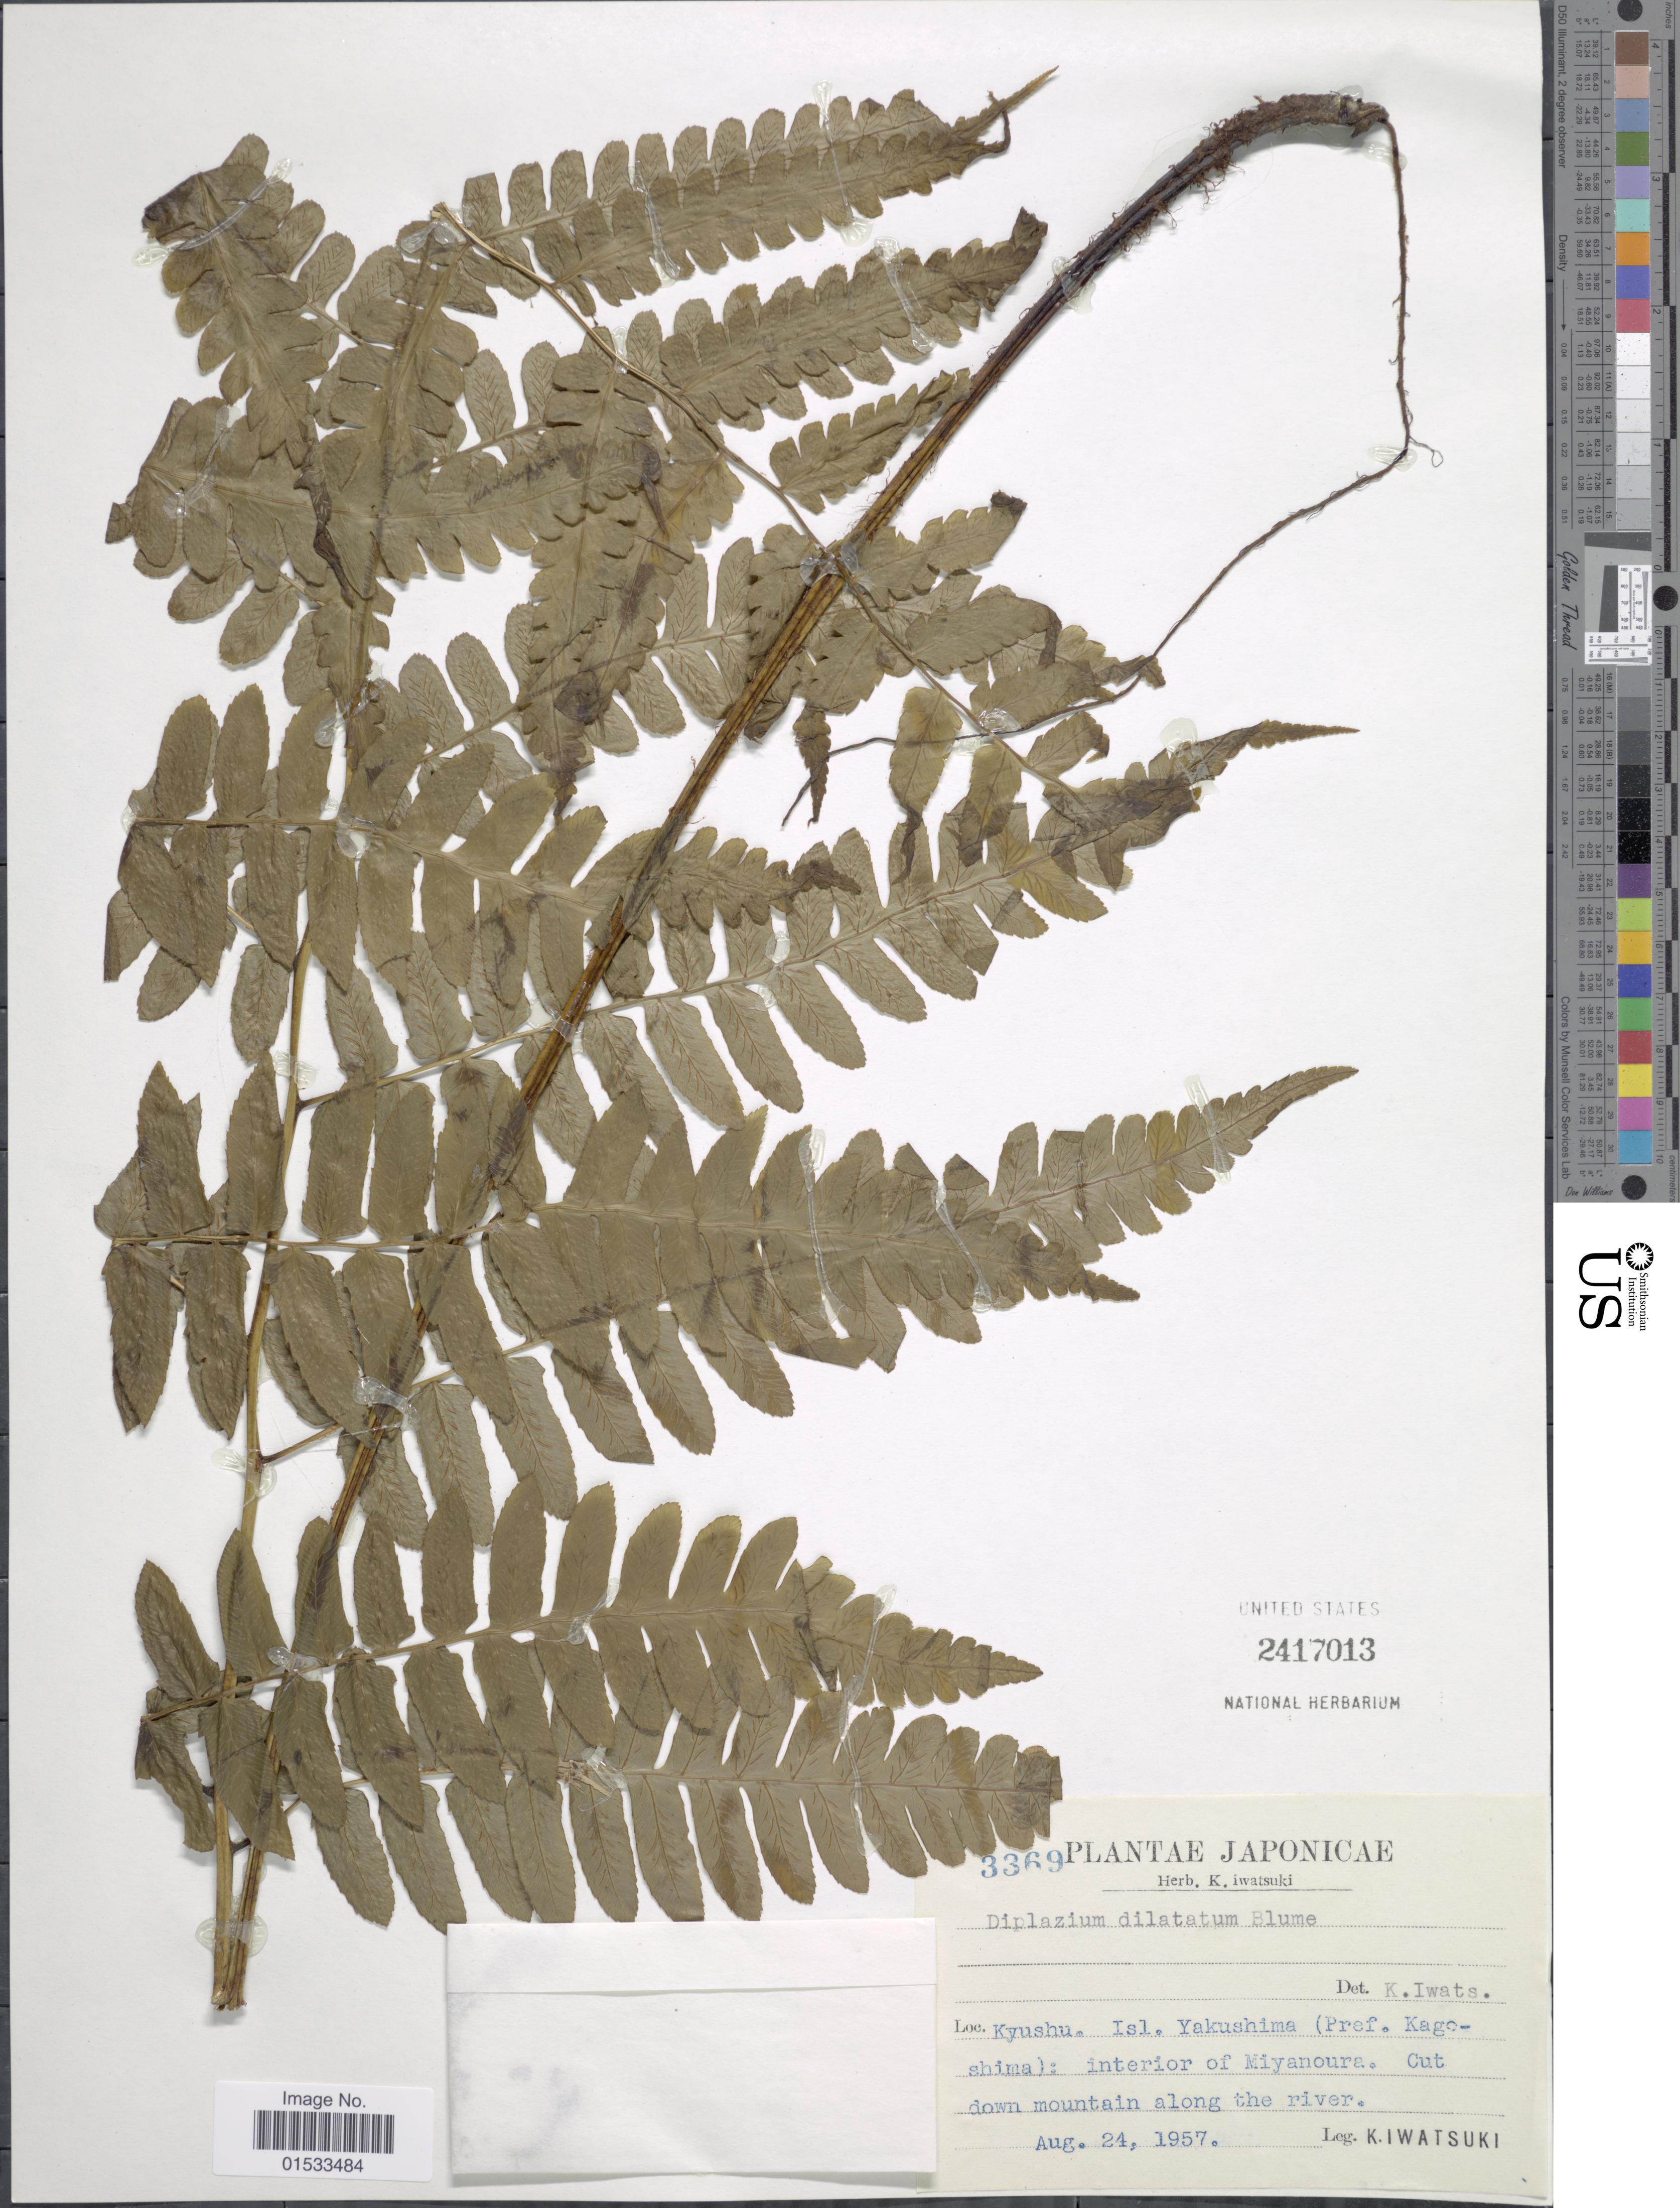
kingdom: Plantae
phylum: Tracheophyta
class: Polypodiopsida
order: Polypodiales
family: Athyriaceae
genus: Diplazium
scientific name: Diplazium dilatatum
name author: Blume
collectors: K. Iwatsuki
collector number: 3369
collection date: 1957-08-24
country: Japan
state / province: Kagosima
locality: Kyushu, Isl. Yakushima, interior of Miyanoura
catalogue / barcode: US 2417013